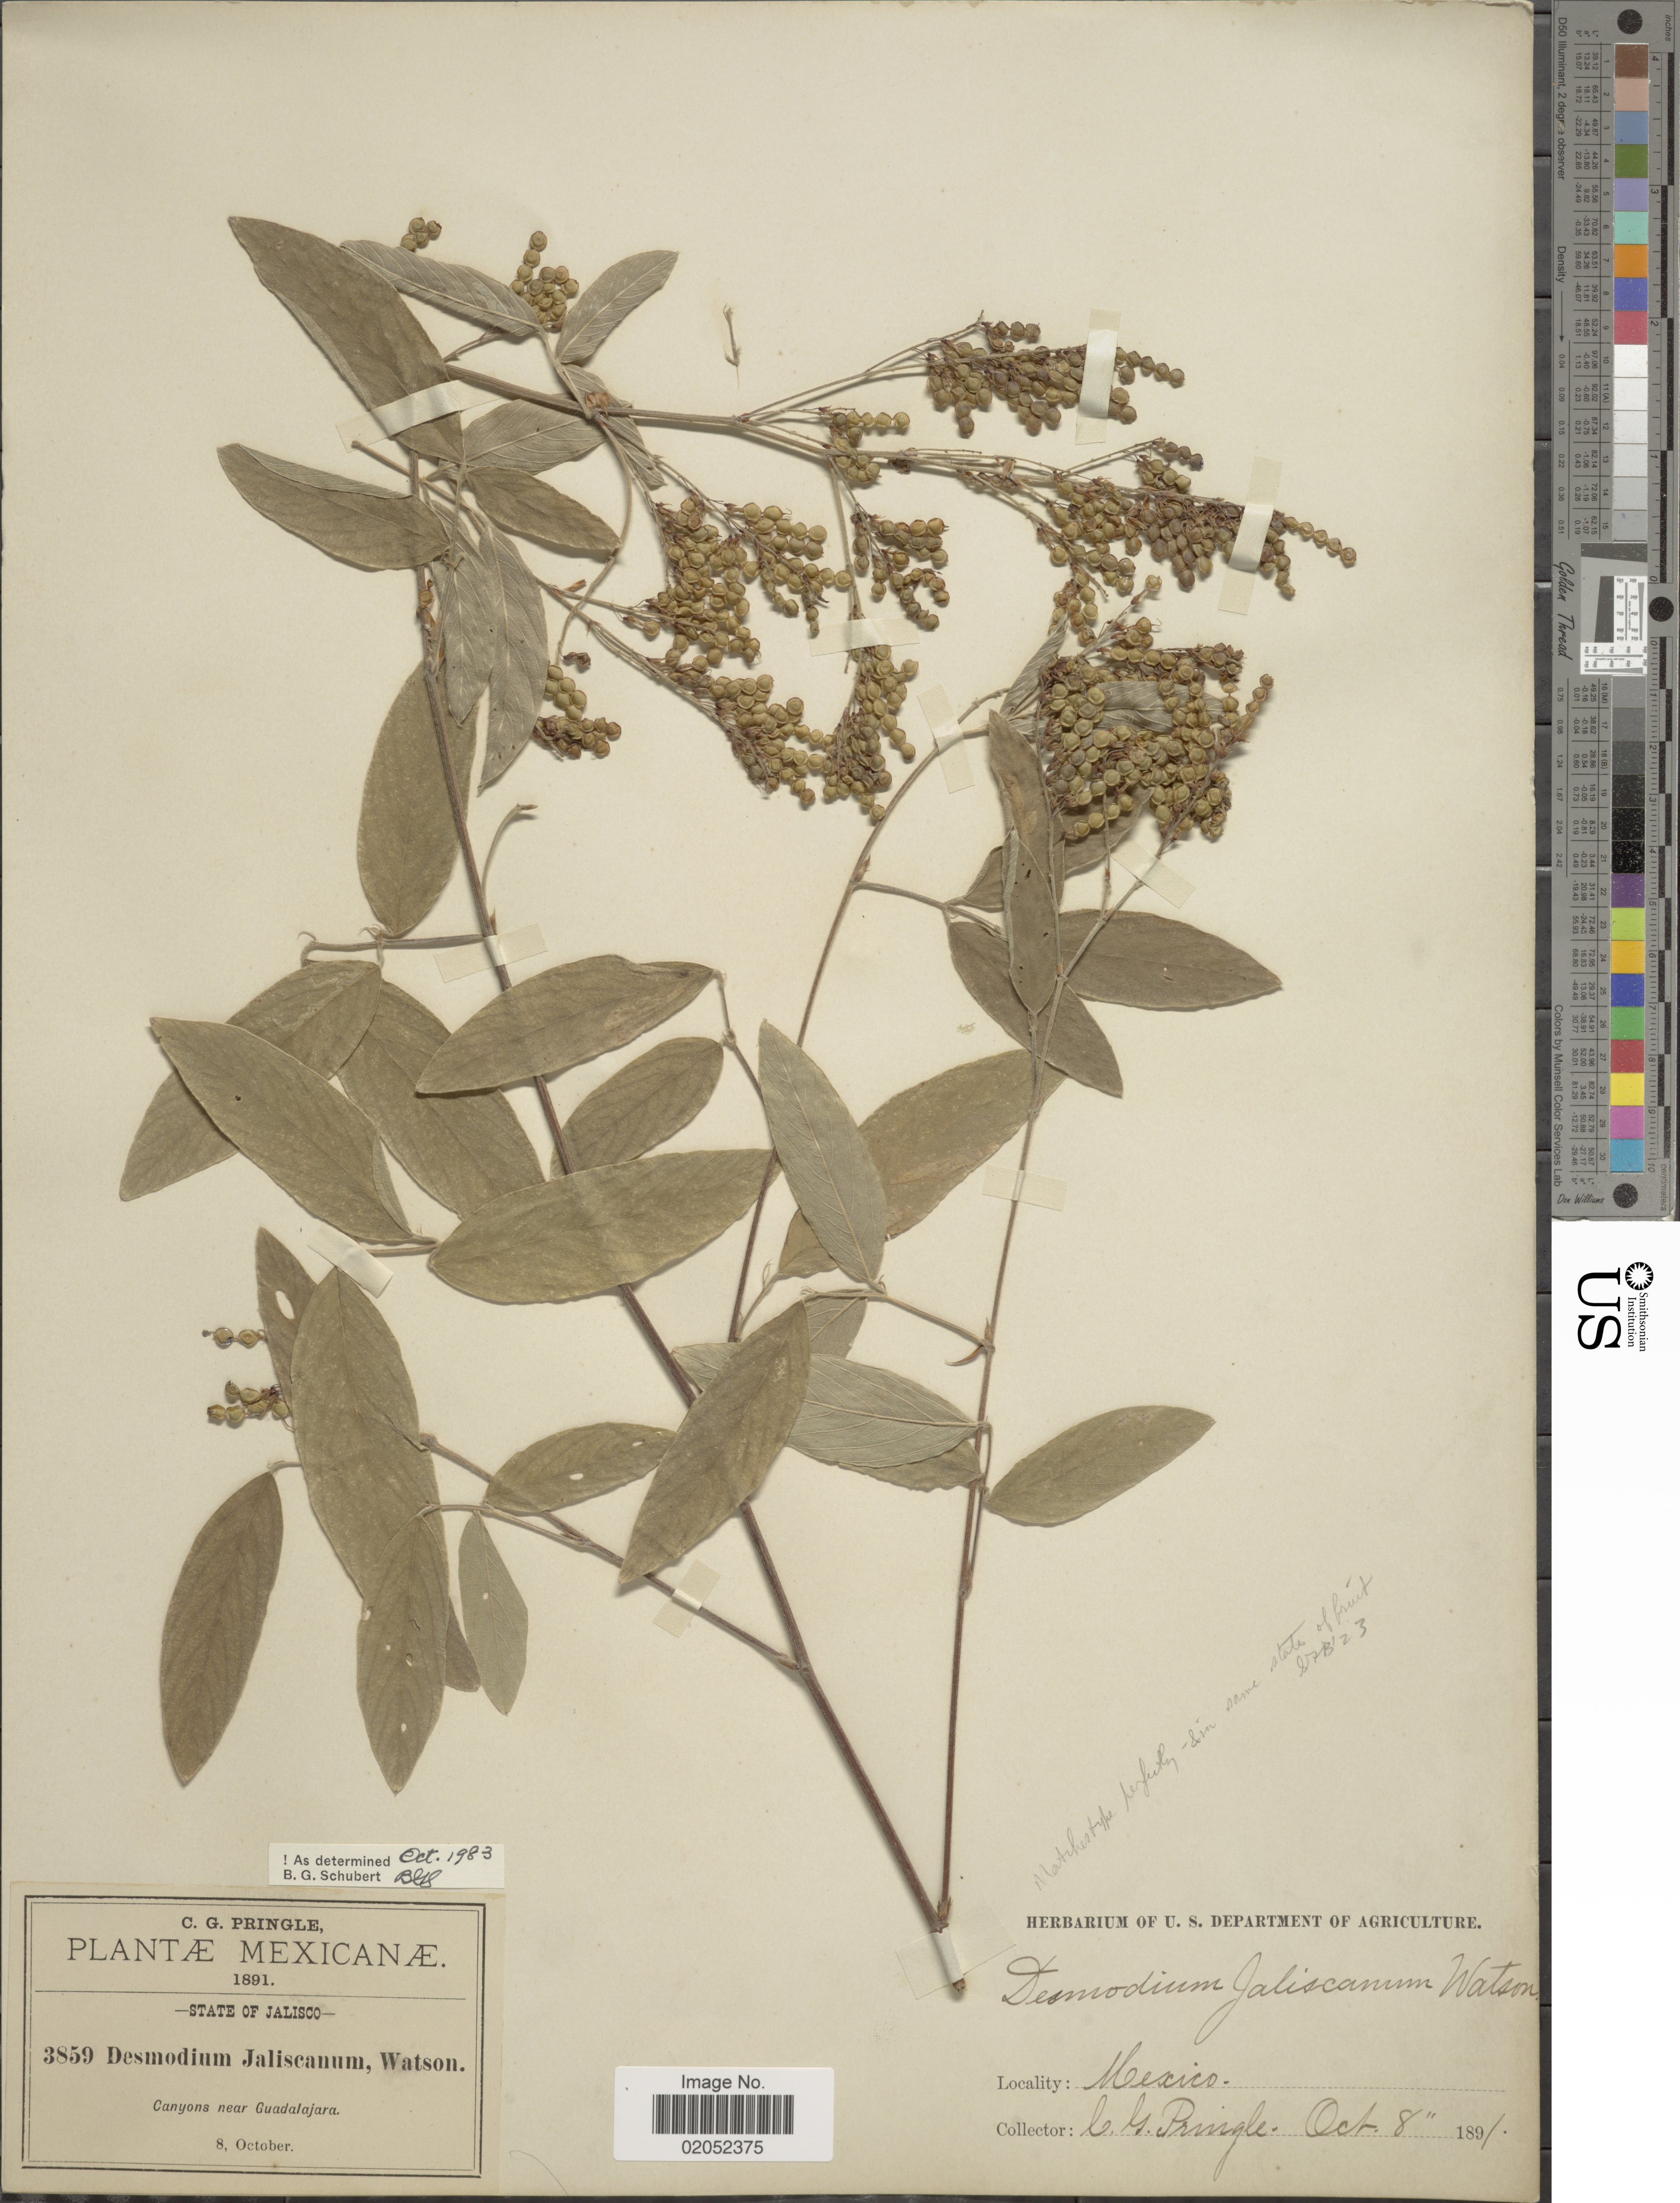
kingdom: Plantae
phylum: Tracheophyta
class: Magnoliopsida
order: Fabales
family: Fabaceae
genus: Desmodium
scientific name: Desmodium jaliscanum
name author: S. Watson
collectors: C. G. Pringle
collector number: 3859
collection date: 1891-10-08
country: Mexico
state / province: Jalisco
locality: State of Jalisco, Canyons near Guadalajara.